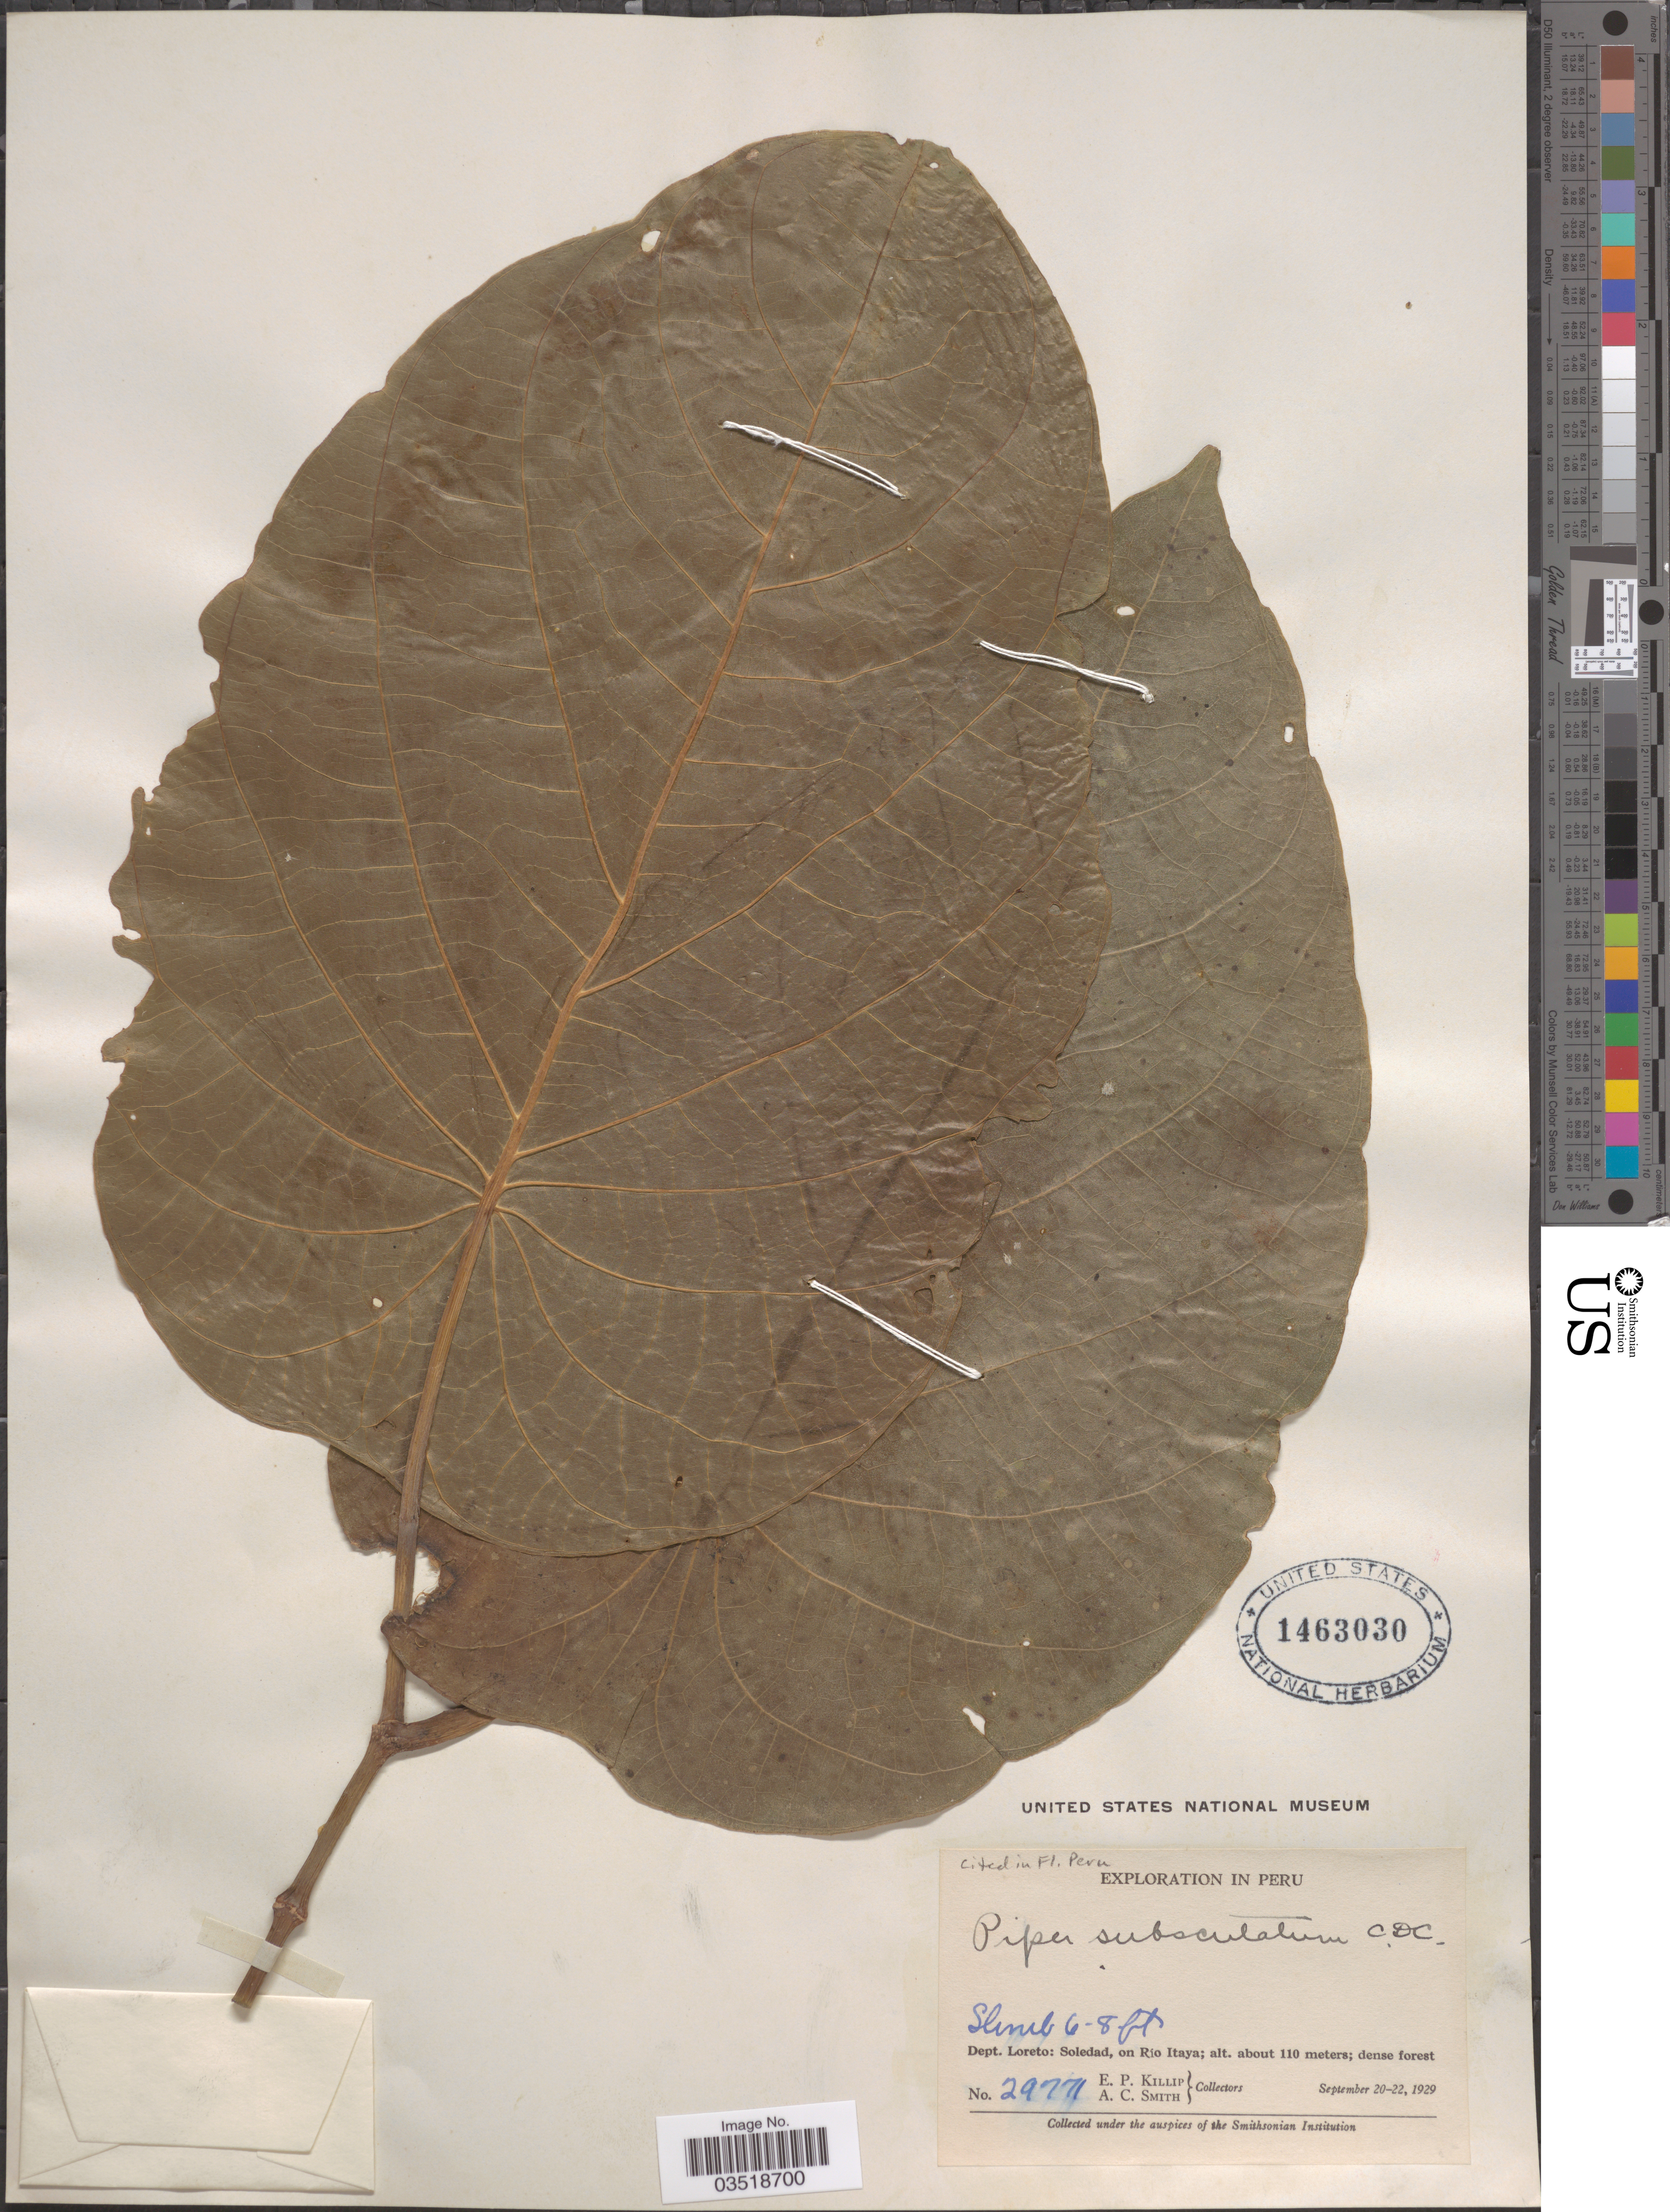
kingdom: Plantae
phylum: Tracheophyta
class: Magnoliopsida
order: Piperales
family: Piperaceae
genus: Piper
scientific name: Piper subscutatum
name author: (Miq.) C. DC.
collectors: E. P. Killip & A. C. Smith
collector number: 29771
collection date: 1929-09-20/1929-09-22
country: Peru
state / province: Loreto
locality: Dept. Loreto: Soledad, on Río Itaya.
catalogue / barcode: US 1436030